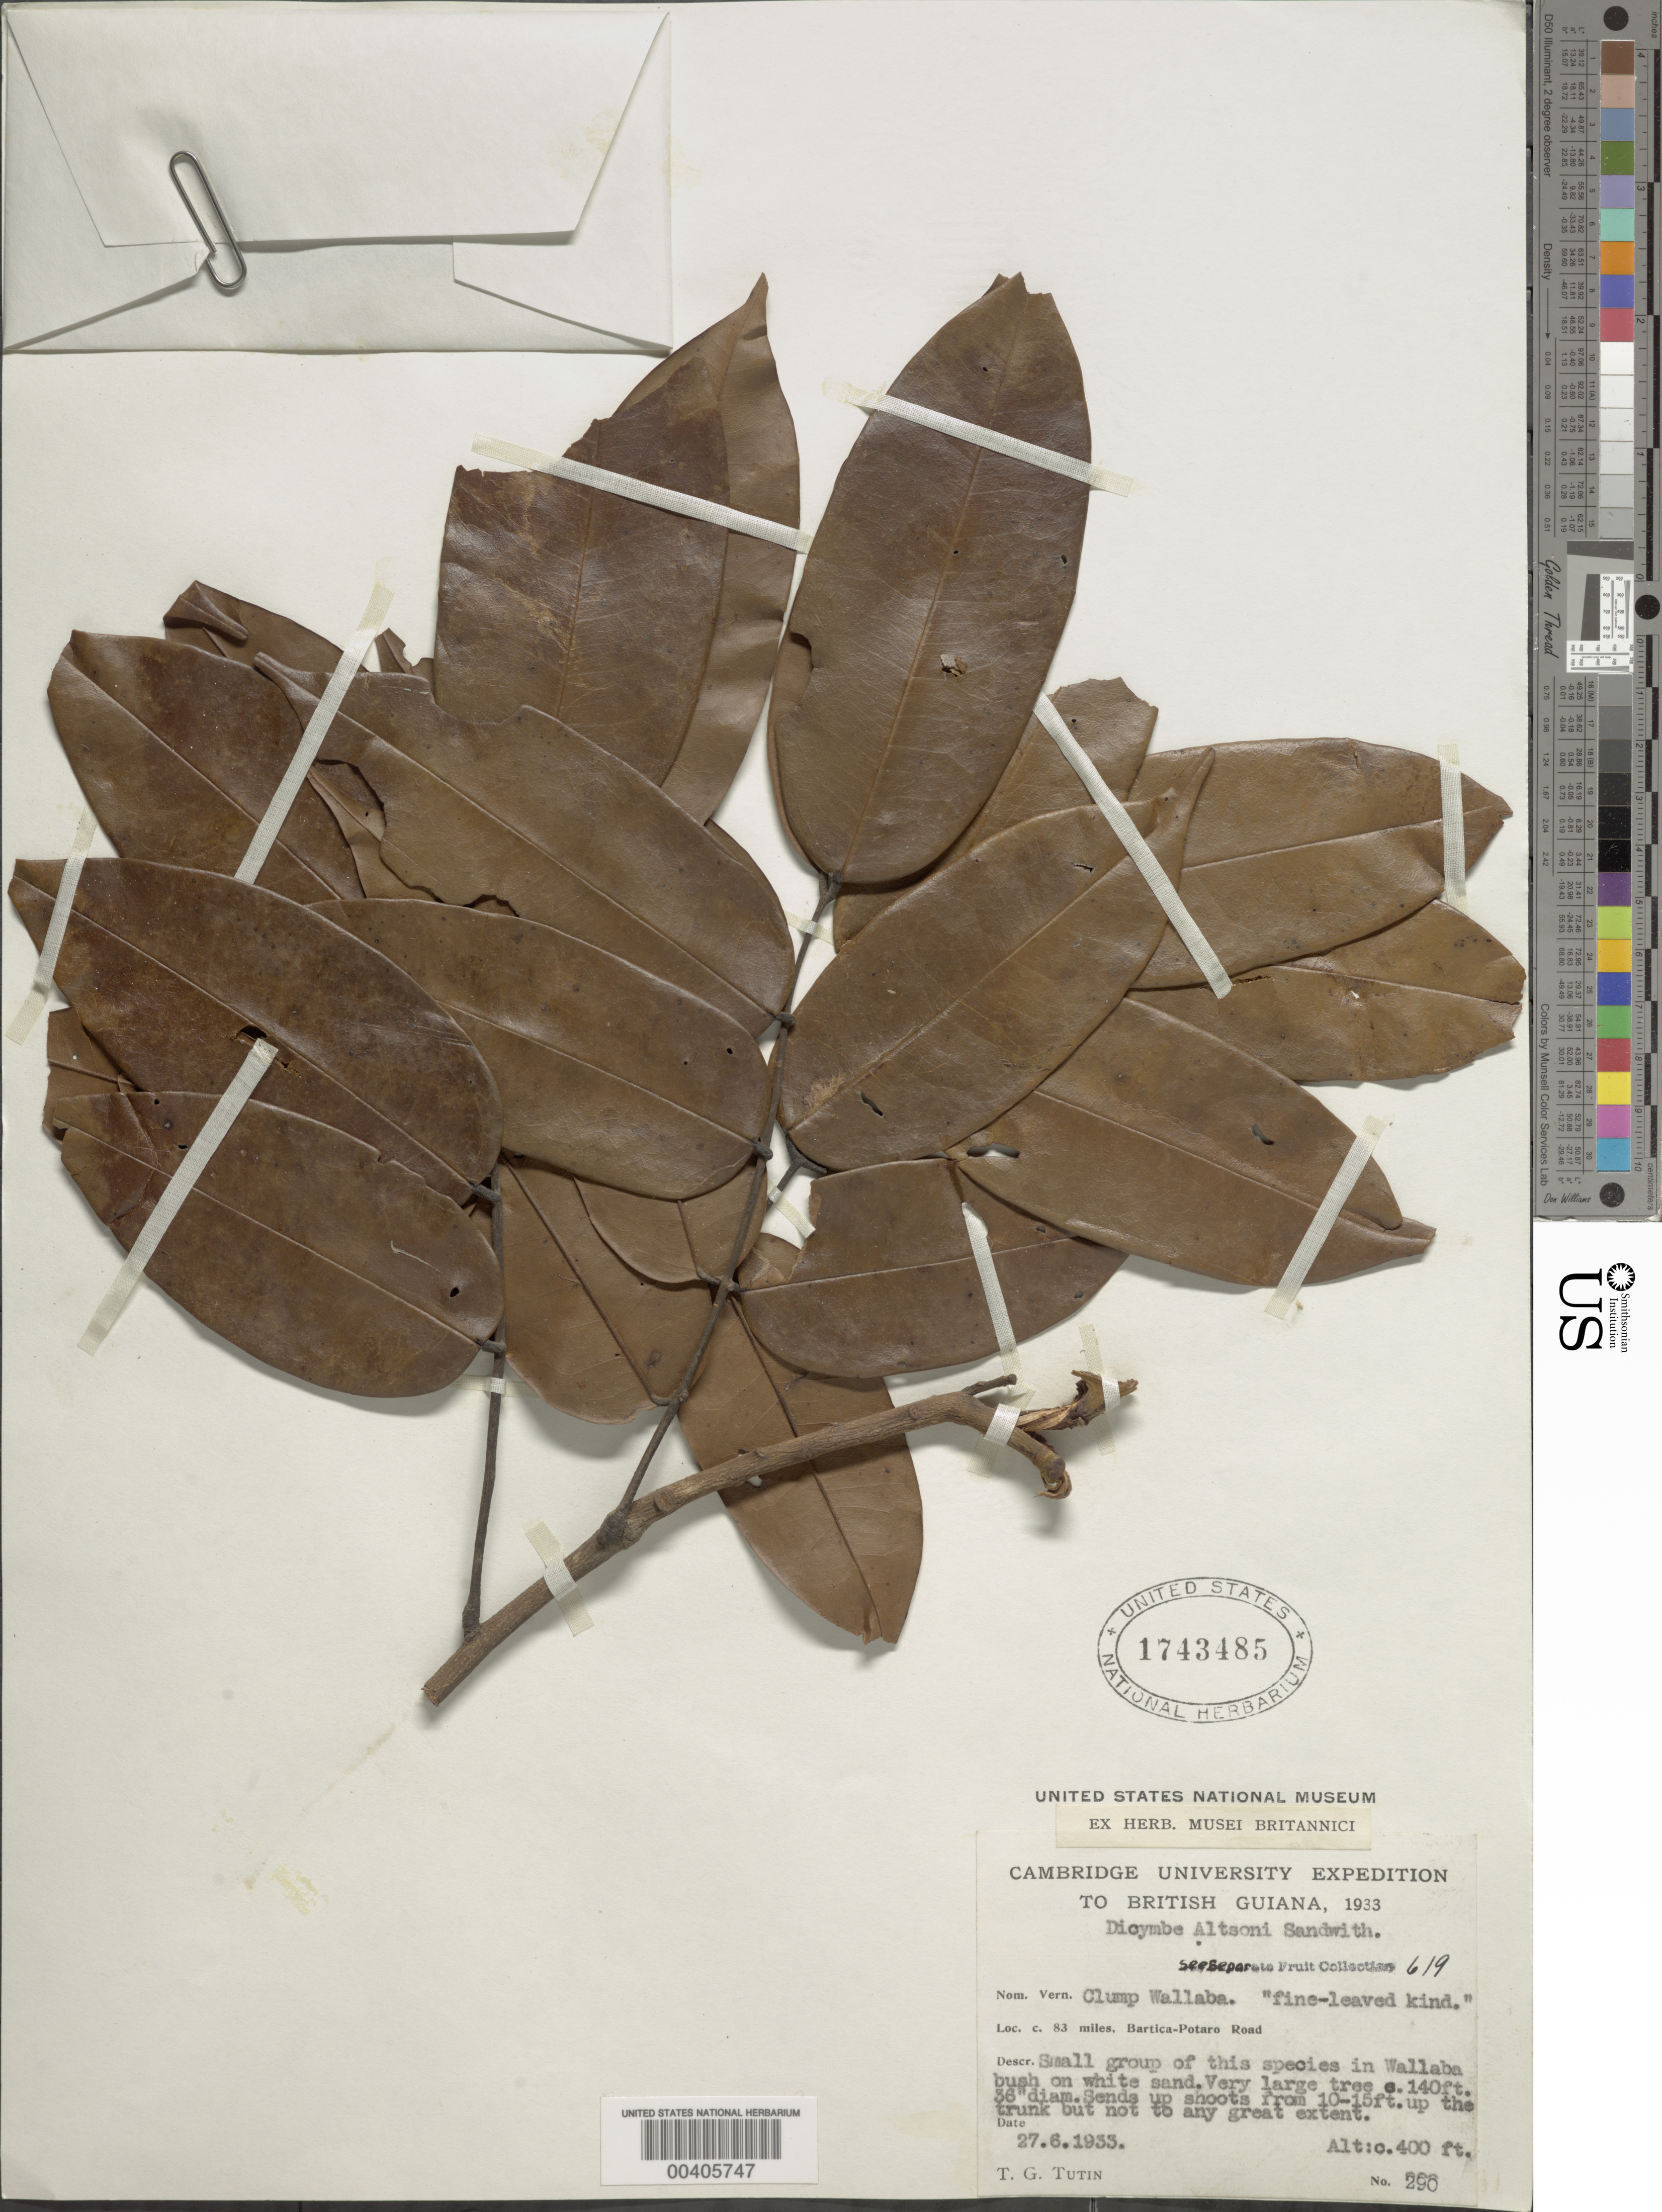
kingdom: Plantae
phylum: Tracheophyta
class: Magnoliopsida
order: Fabales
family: Fabaceae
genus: Dicymbe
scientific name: Dicymbe altsonii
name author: Sandwith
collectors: T. G. Tutin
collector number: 290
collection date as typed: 27 Jun 1933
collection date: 1933-06-27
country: Guyana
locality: Bartica - potaro rd.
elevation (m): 122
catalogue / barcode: US 1743485